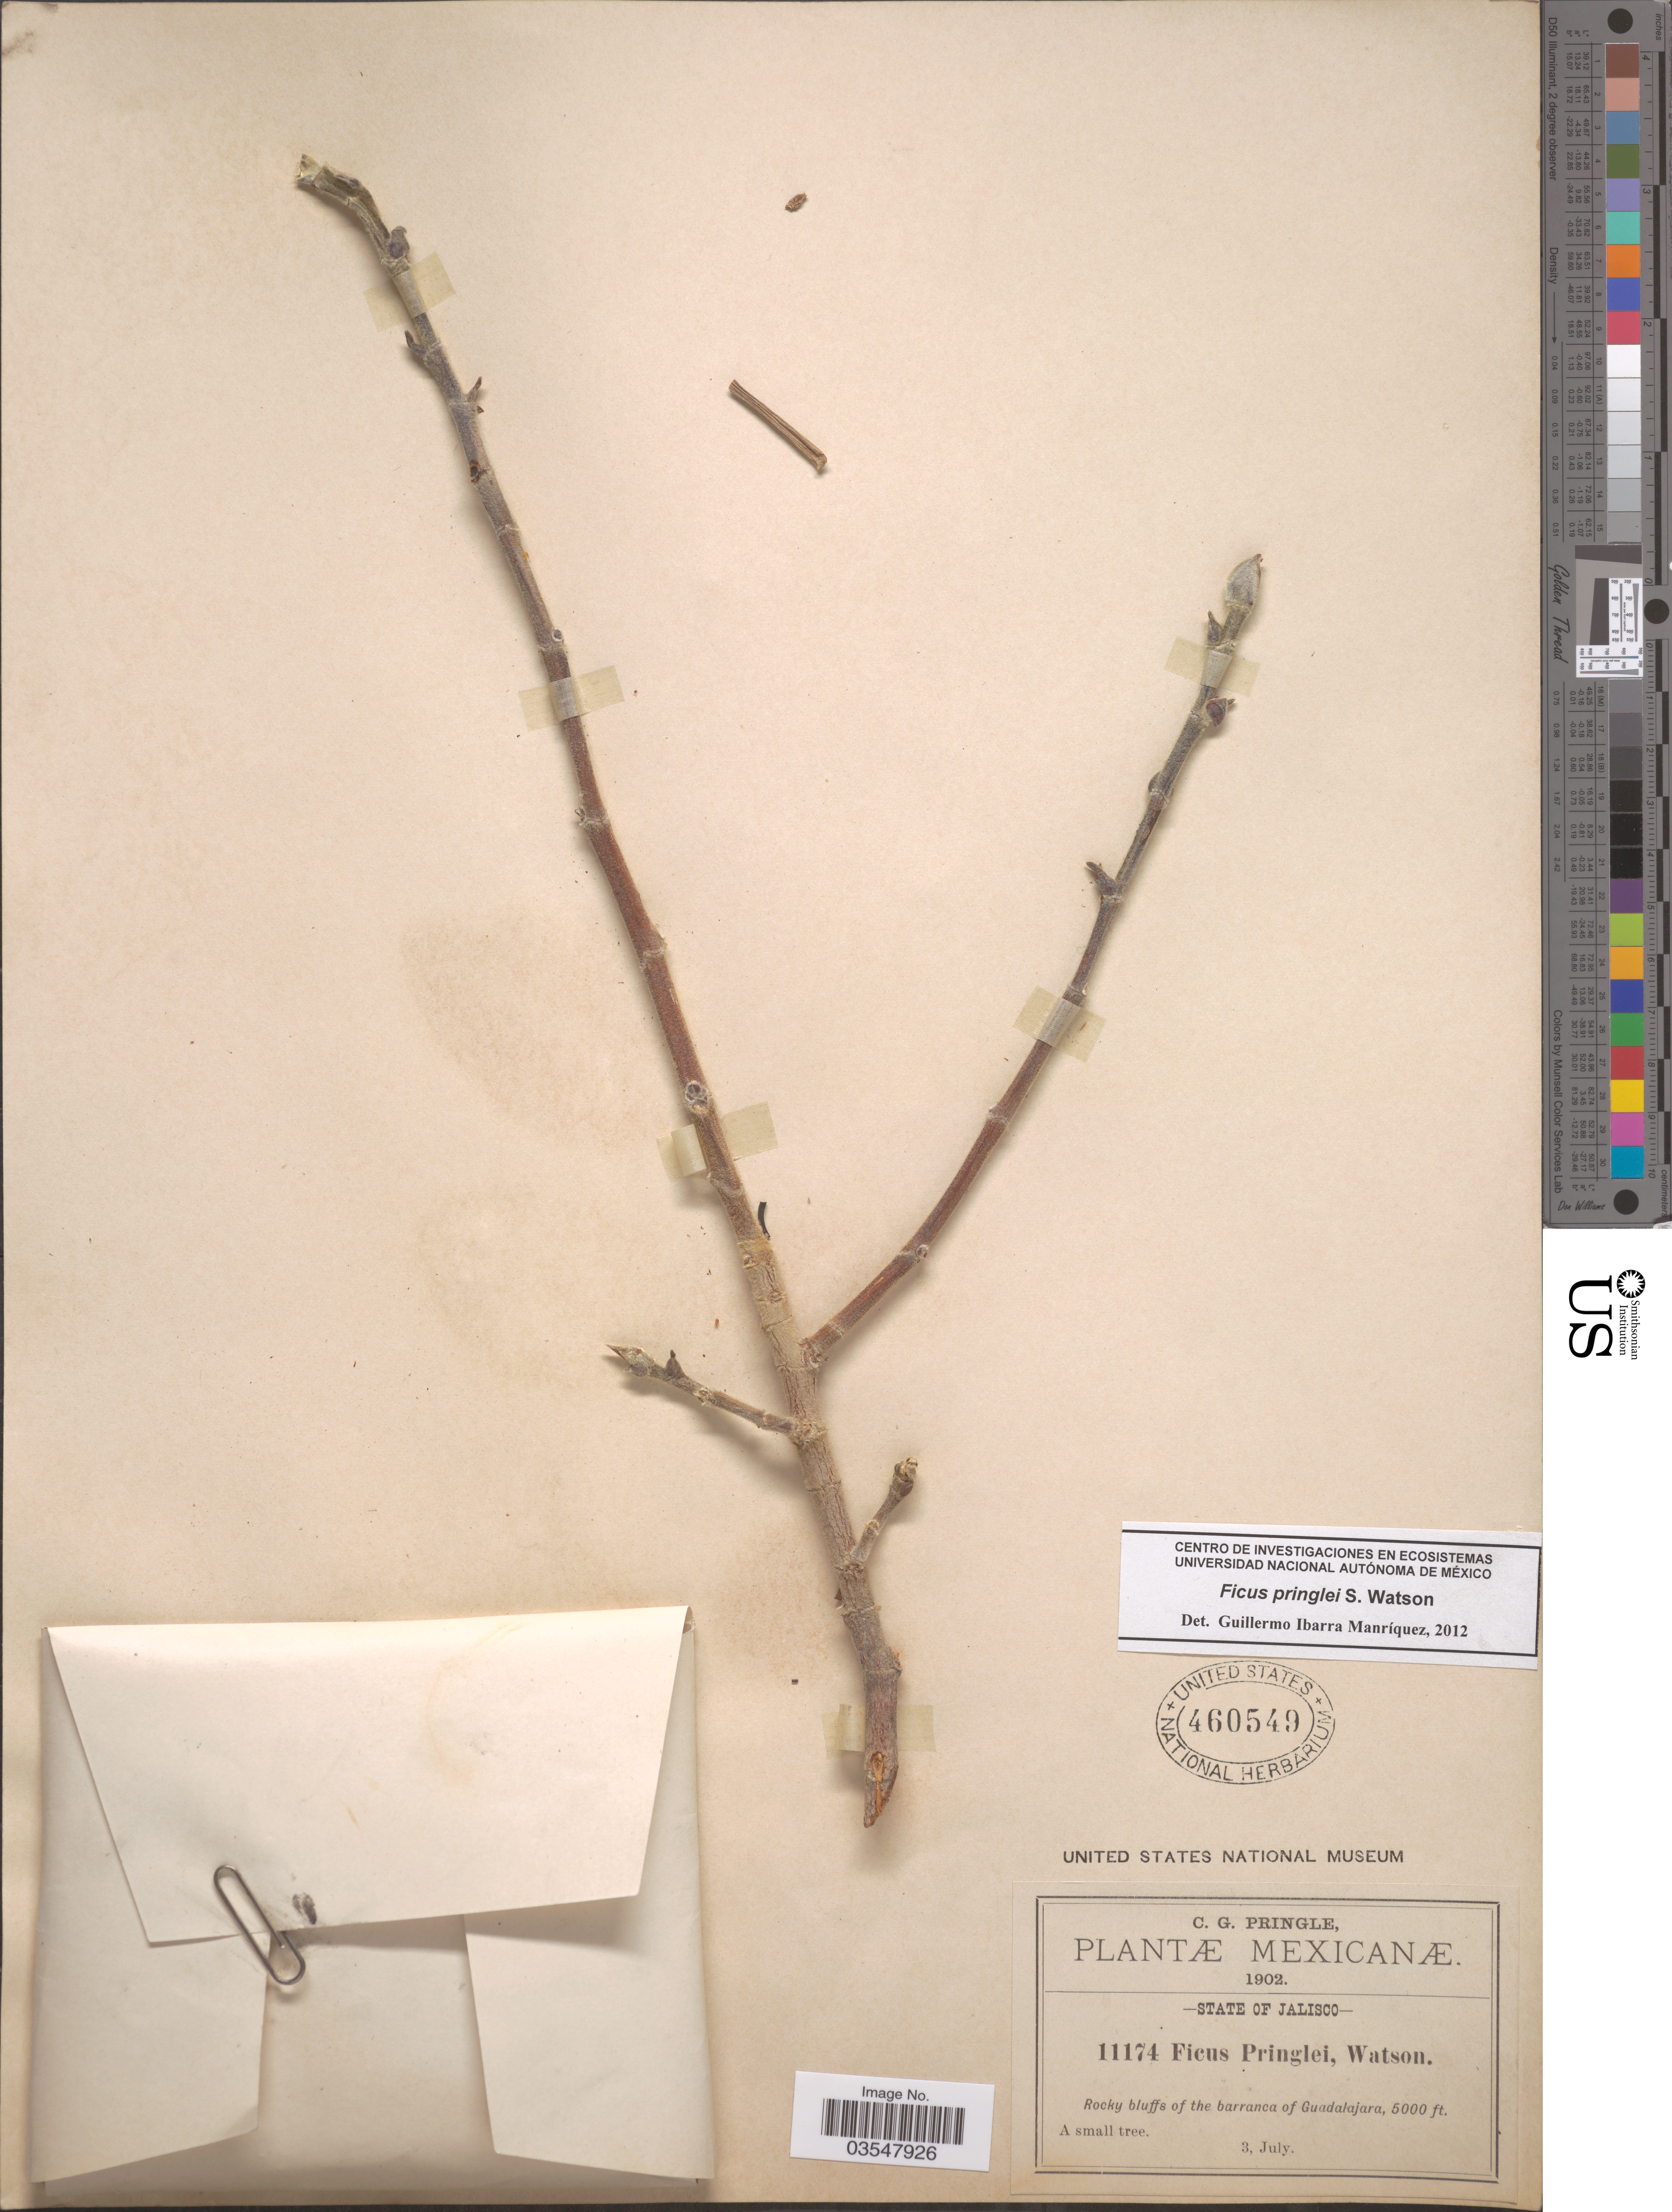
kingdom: Plantae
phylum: Tracheophyta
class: Magnoliopsida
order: Rosales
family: Moraceae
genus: Ficus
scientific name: Ficus pringlei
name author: S. Watson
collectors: C. G. Pringle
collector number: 11174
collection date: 1902-07-03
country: Mexico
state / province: Jalisco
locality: Rocky bluffs of barranca of Guadalajara.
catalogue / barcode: US 460549